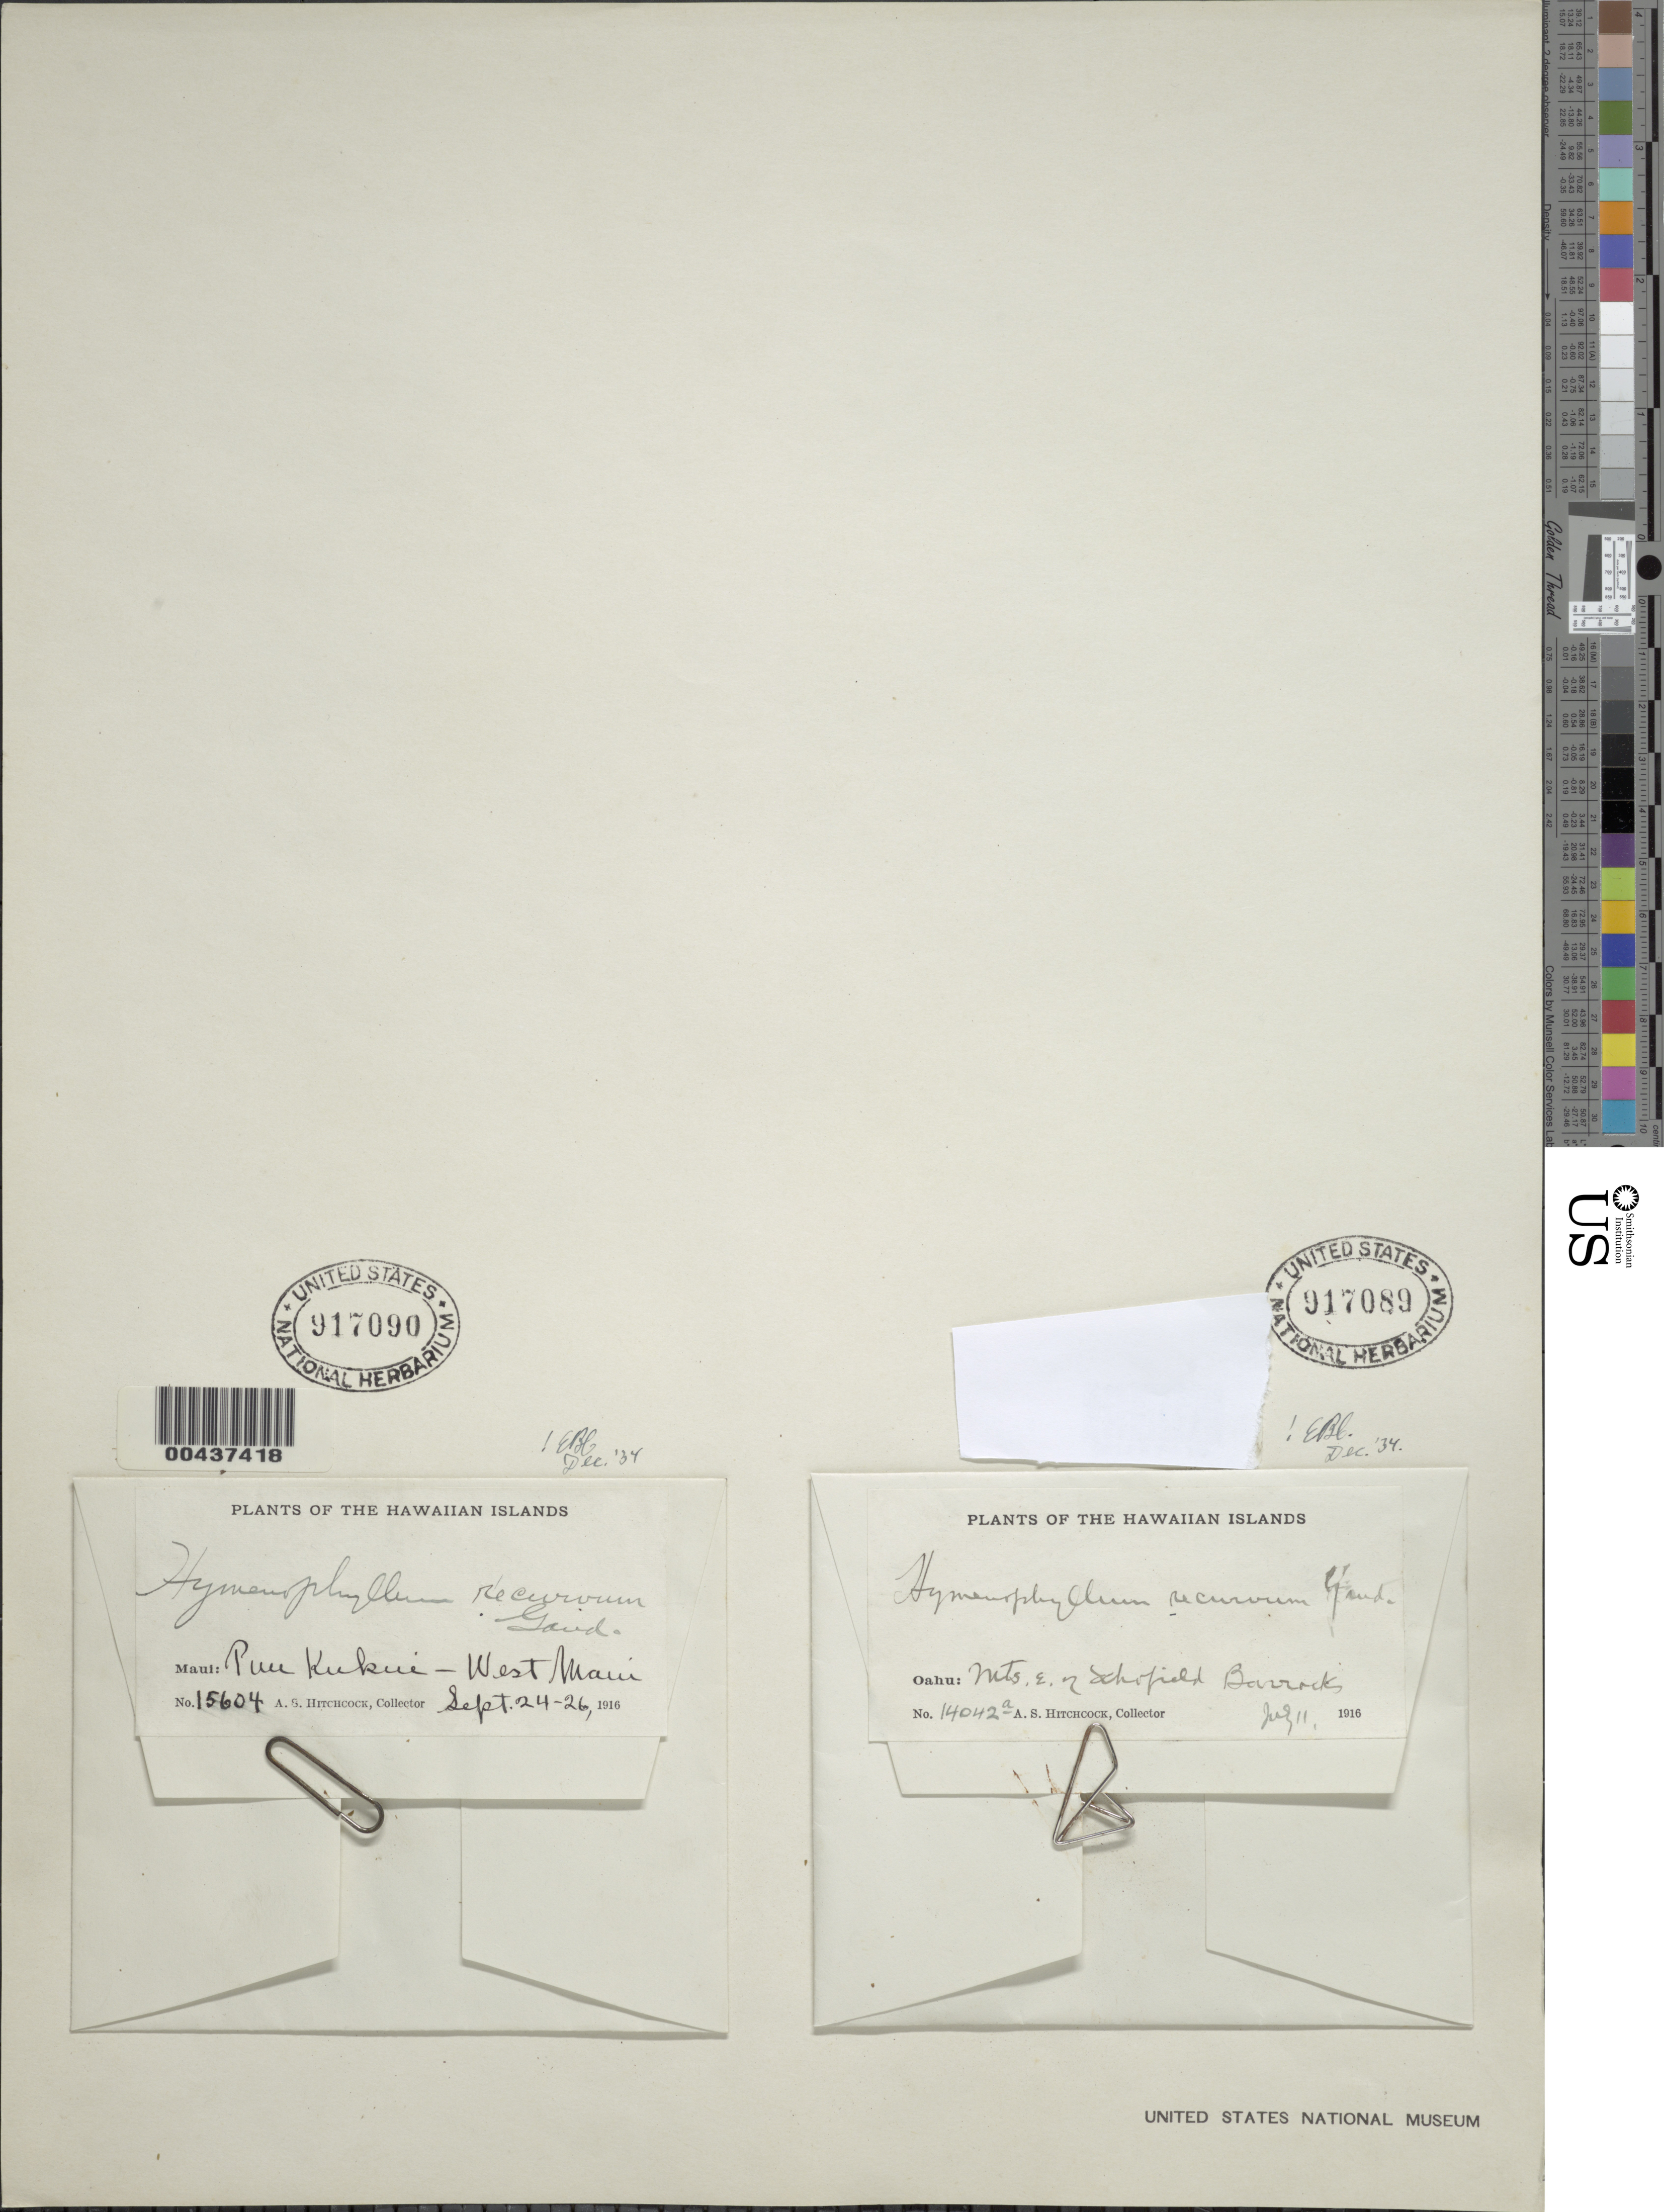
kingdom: Plantae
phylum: Tracheophyta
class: Polypodiopsida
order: Hymenophyllales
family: Hymenophyllaceae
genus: Hymenophyllum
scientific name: Hymenophyllum recurvum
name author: Gaudich.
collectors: A. S. Hitchcock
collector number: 15604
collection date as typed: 24 Sep 1916 to 26 Sep 1916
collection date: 1916-09-24/1916-09-26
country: United States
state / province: Hawaii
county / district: Maui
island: Maui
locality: Puu Kukui, W Maui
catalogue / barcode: US 917090